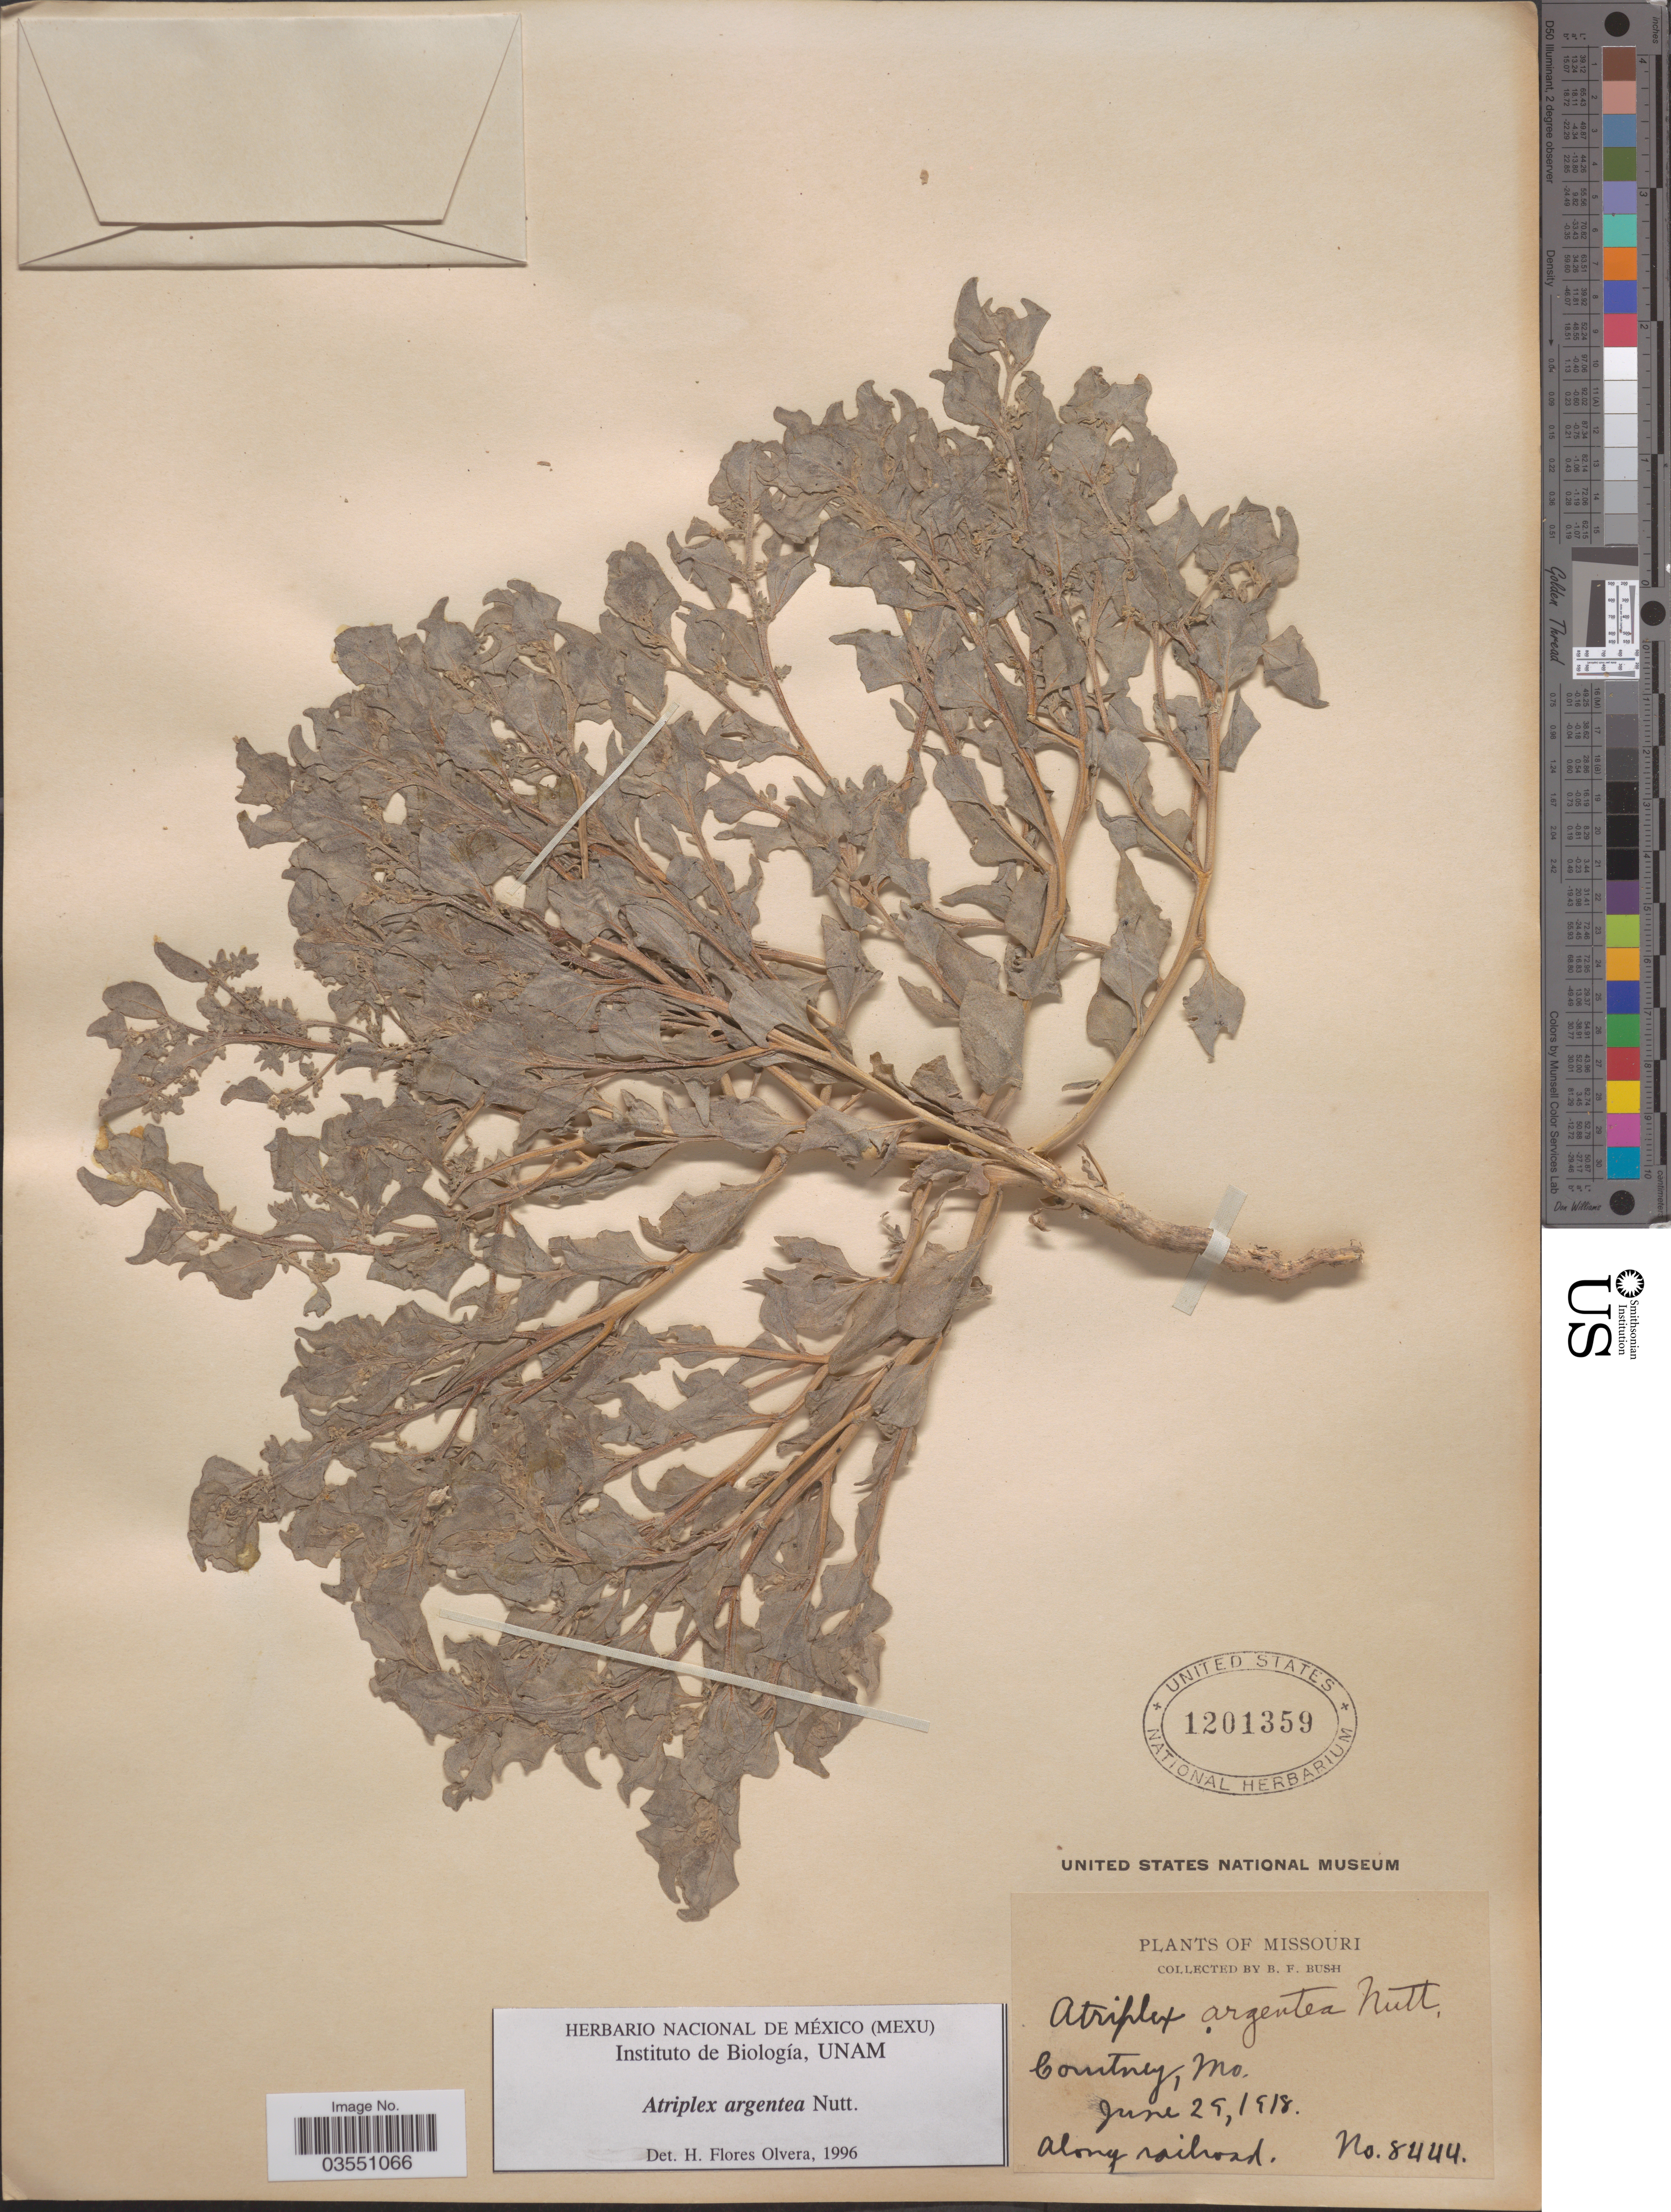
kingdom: Plantae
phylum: Tracheophyta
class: Magnoliopsida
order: Caryophyllales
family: Amaranthaceae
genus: Atriplex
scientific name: Atriplex argentea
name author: Nutt.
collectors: B. F. Bush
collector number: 8444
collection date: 1918-06-29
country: United States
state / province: Missouri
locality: Courtney.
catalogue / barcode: US 1201359